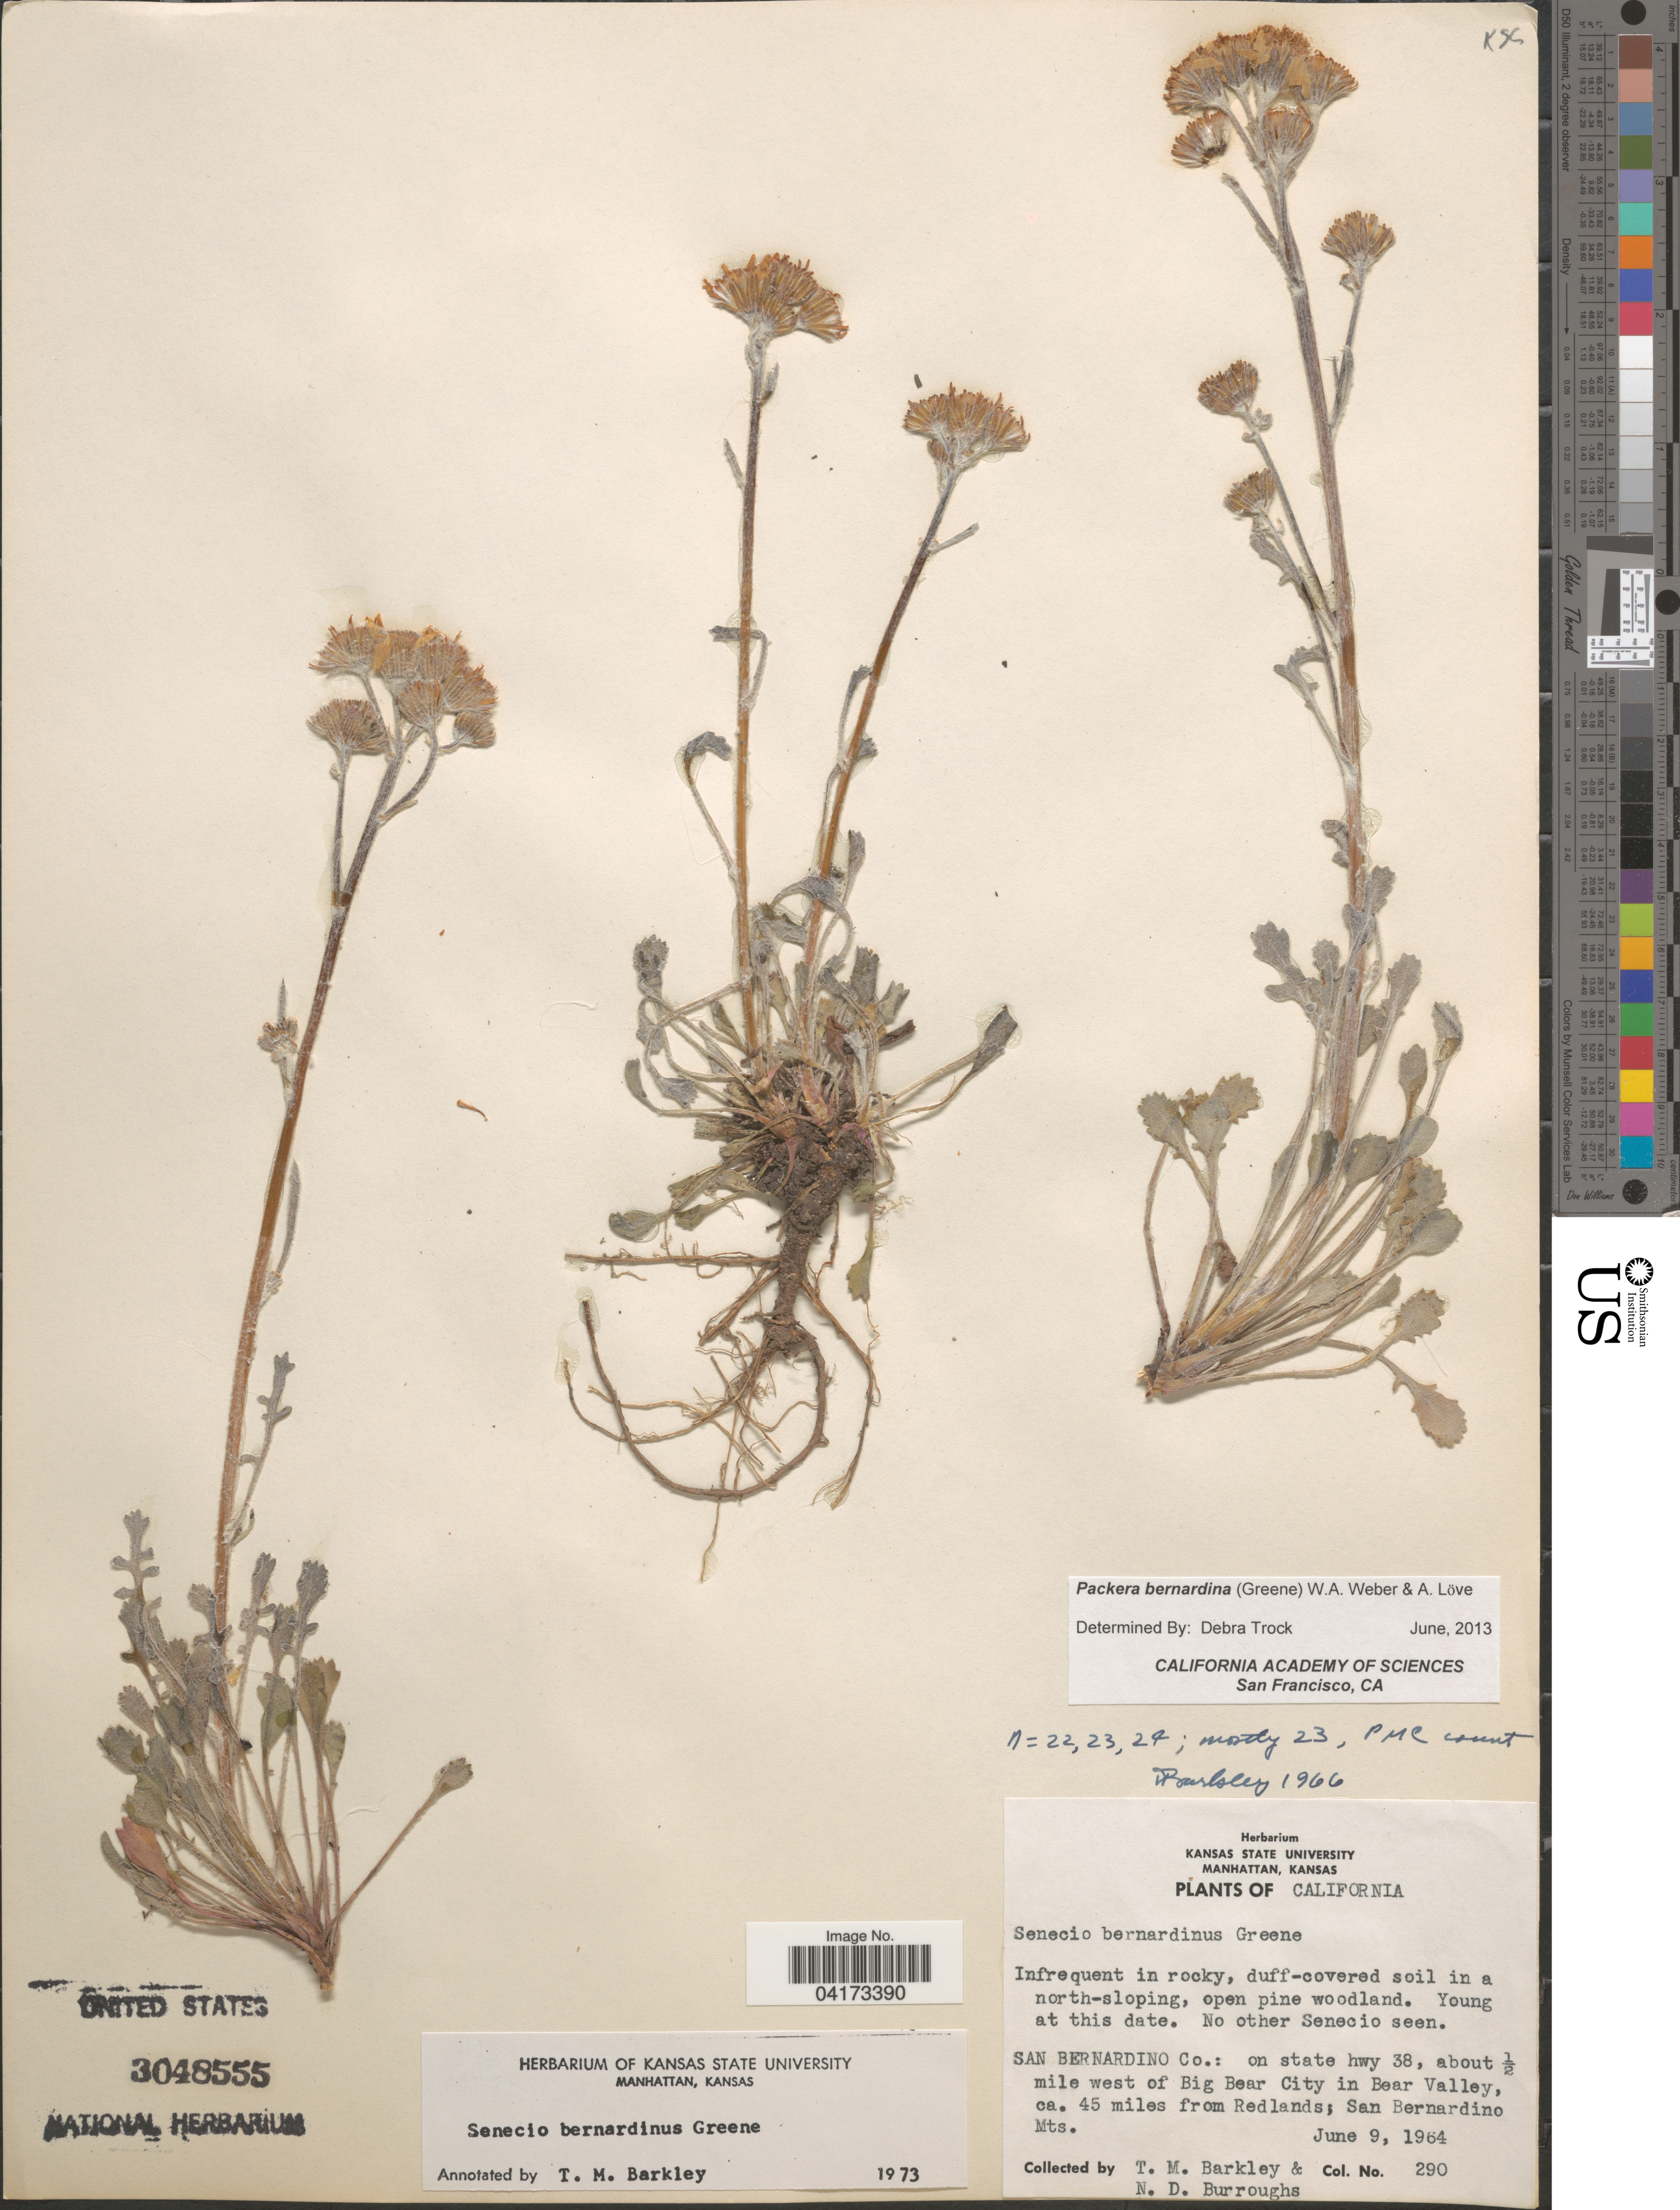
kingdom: Plantae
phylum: Tracheophyta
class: Magnoliopsida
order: Asterales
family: Asteraceae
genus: Packera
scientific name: Packera bernardina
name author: (Greene) W.A. Weber & Á. Löve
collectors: T. M. Barkley & N. Burroughs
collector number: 290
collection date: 1964-06-09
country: United States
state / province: California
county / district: San Bernardino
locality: San Bernardino Co.: on state hwy 38, about ½ mile west of Big Bear City in Bear Valley, ca. 45 miles from Redlands; San Bernardino Mts.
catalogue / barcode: US 3048555